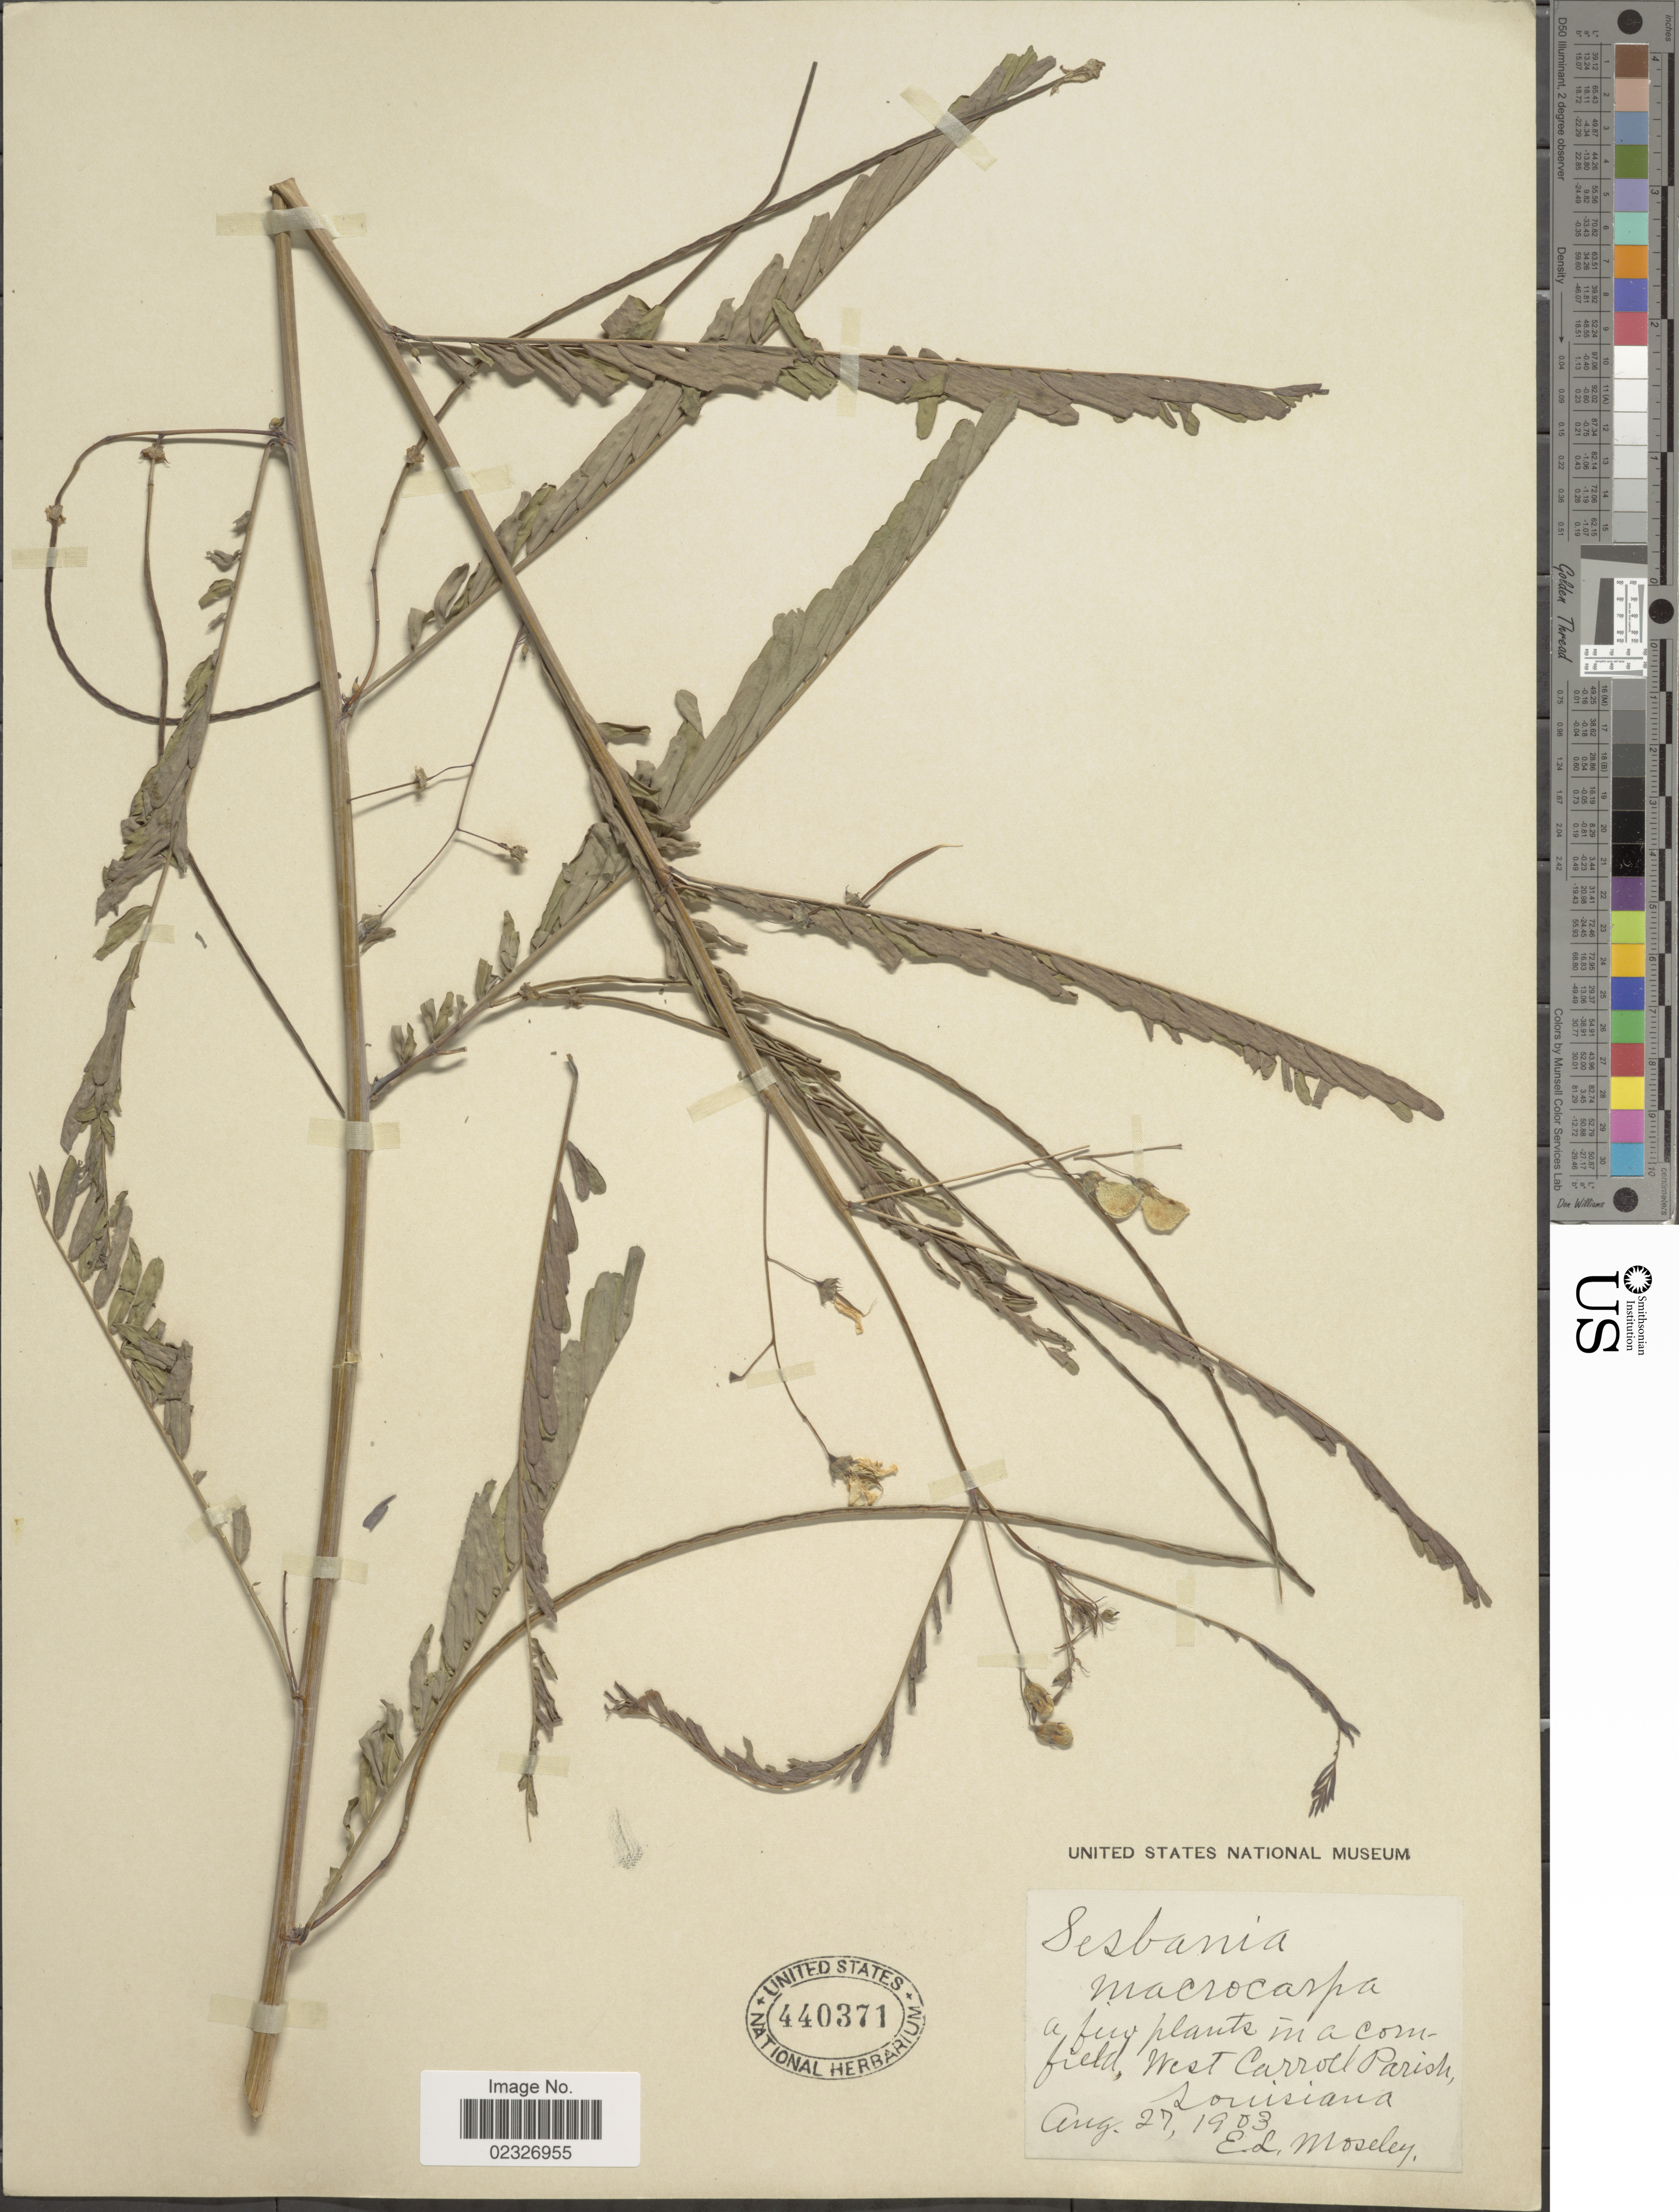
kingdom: Plantae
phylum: Tracheophyta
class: Magnoliopsida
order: Fabales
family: Fabaceae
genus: Sesbania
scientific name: Sesbania exaltata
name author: (Raf.) Cory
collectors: E. Moseley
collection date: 1903-08-27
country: United States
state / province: Louisiana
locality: West Carroll Parish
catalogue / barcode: US 440371